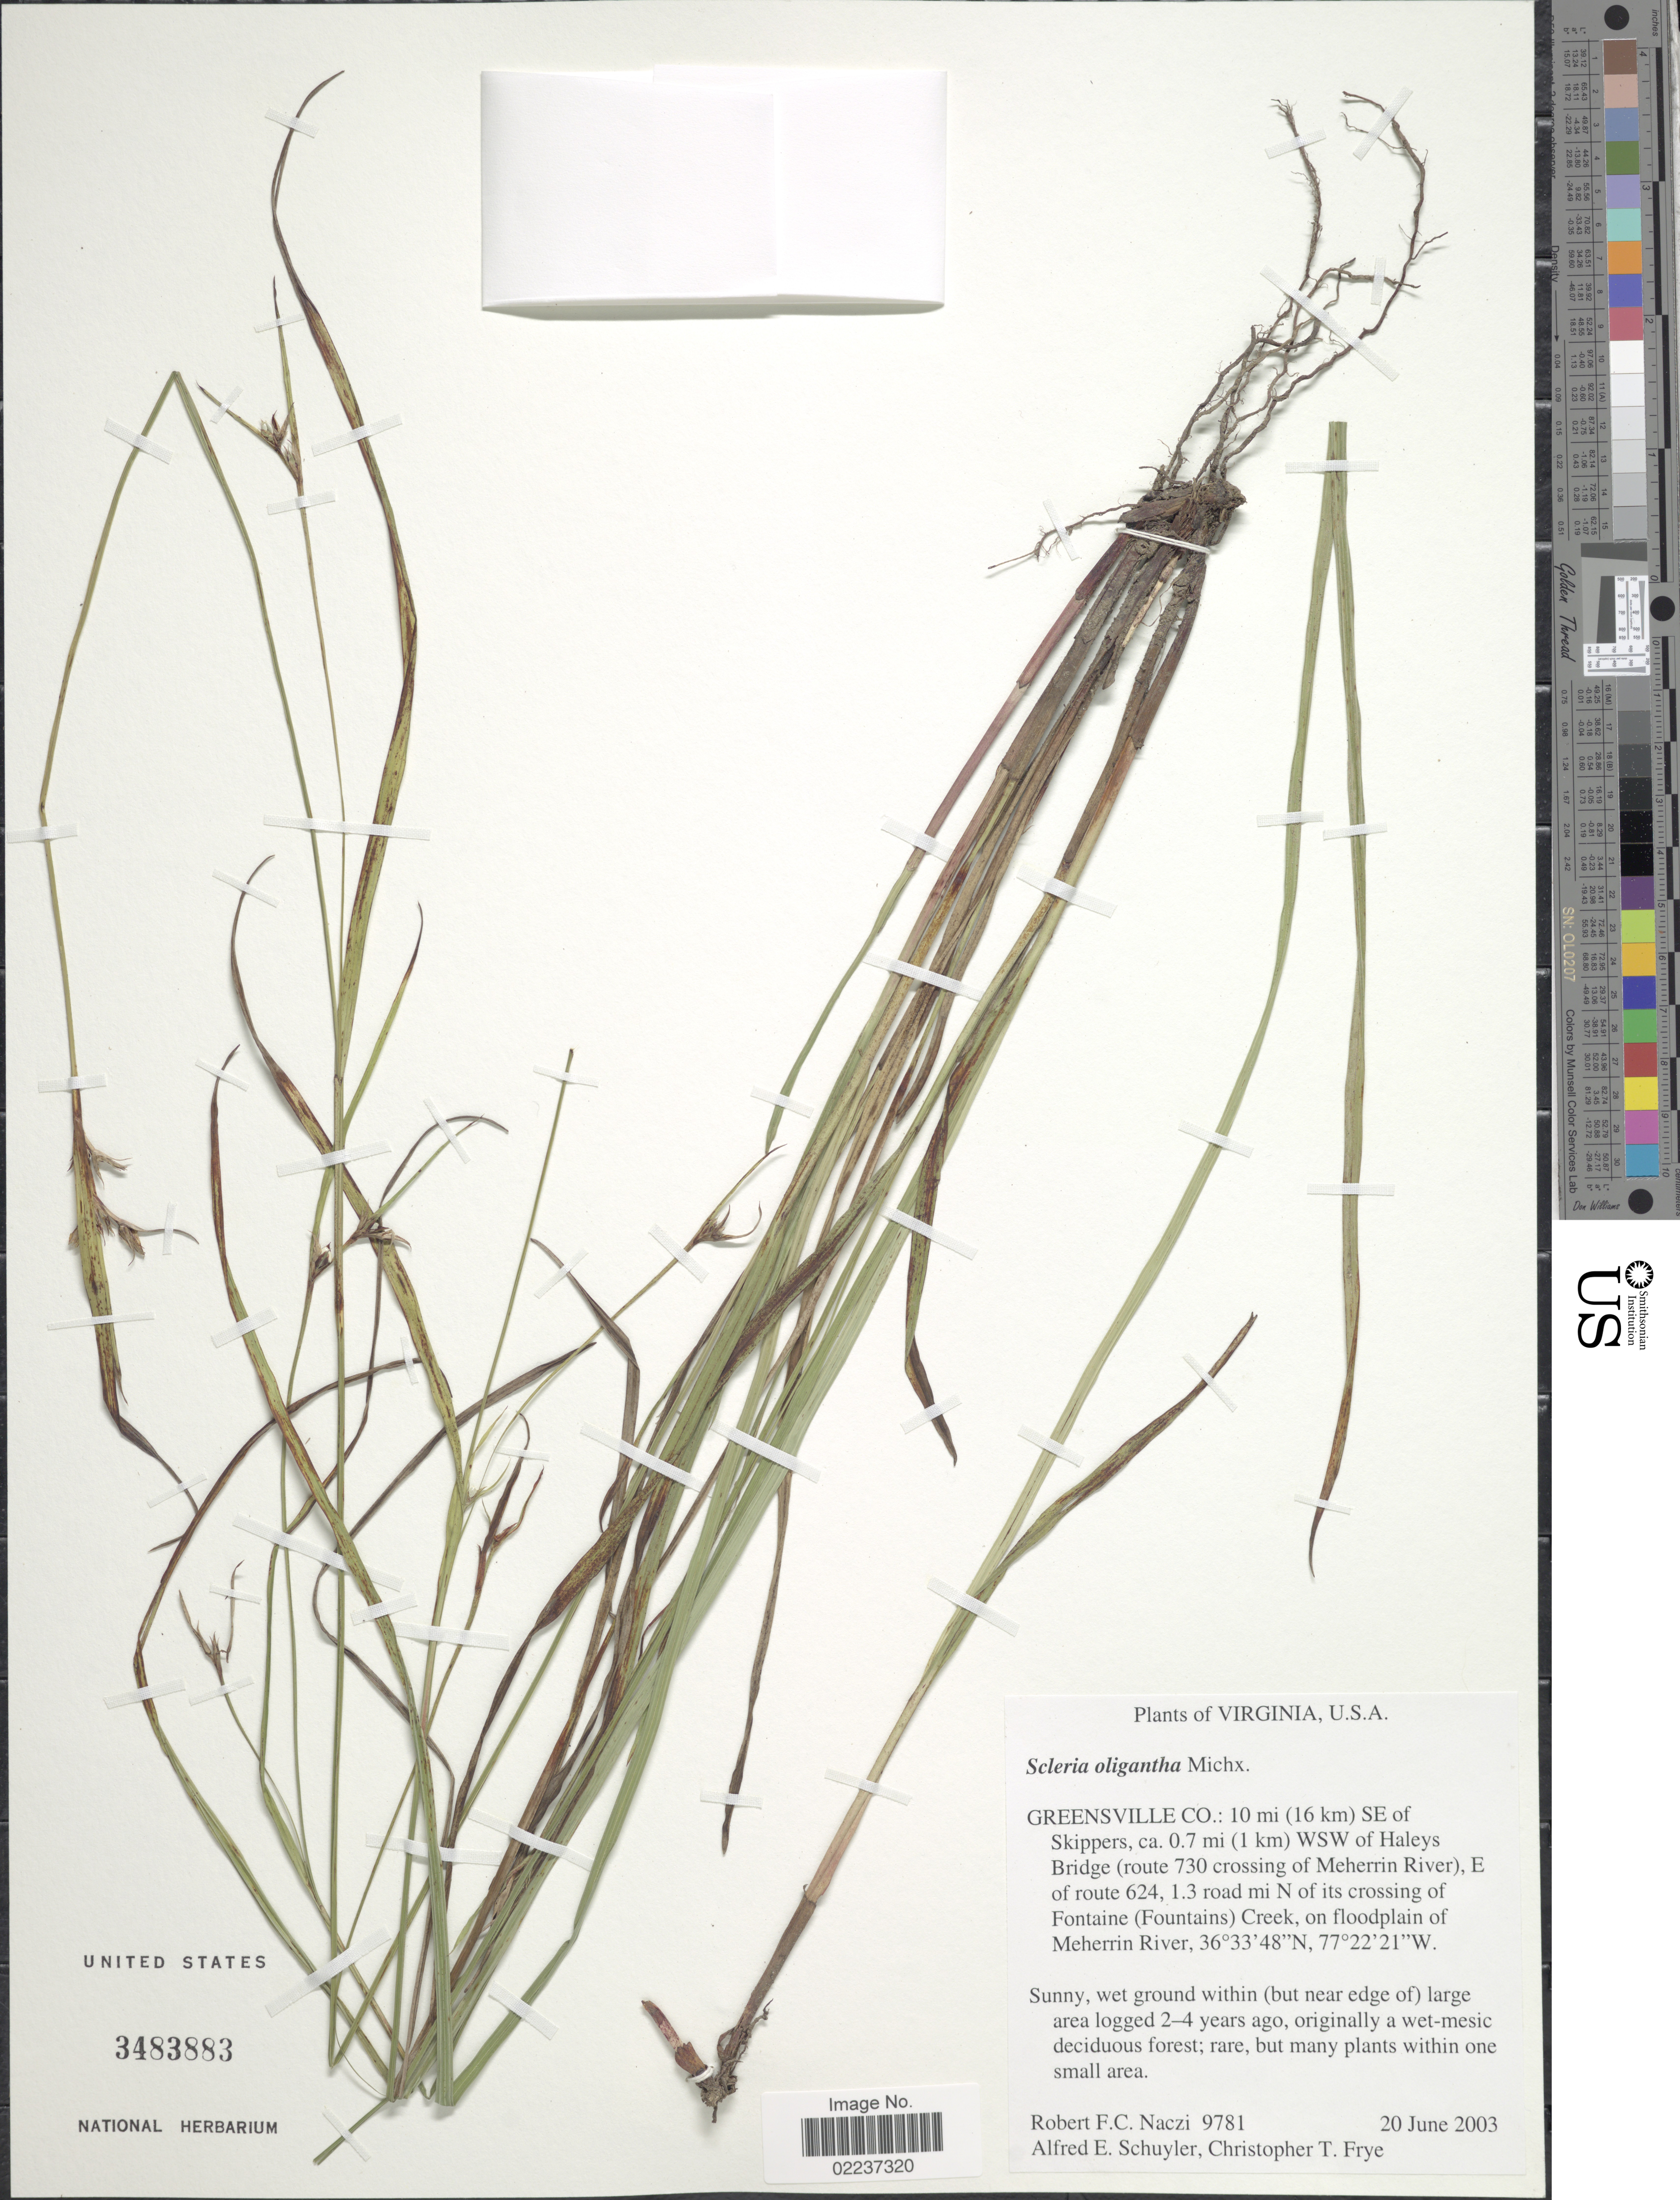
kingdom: Plantae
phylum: Tracheophyta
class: Liliopsida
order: Poales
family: Cyperaceae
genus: Scleria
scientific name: Scleria oligantha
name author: Michx.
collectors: R. F. C. Naczi, A. Schuyler & C. Frye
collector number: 9781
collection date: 2003-06-20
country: United States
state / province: Virginia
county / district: Greensville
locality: Greensville Co.: 10 mi (16 km) SE of Skippers, ca. 0.7 mi (1 km) WSW of Haleys Bridge (route 730 crossing of Meherrin River), E of route 624, 1.3 road mi N of its crossing of Fontaine (Fontains) Creek, on floodplain of Meherrin River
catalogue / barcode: US 3483883